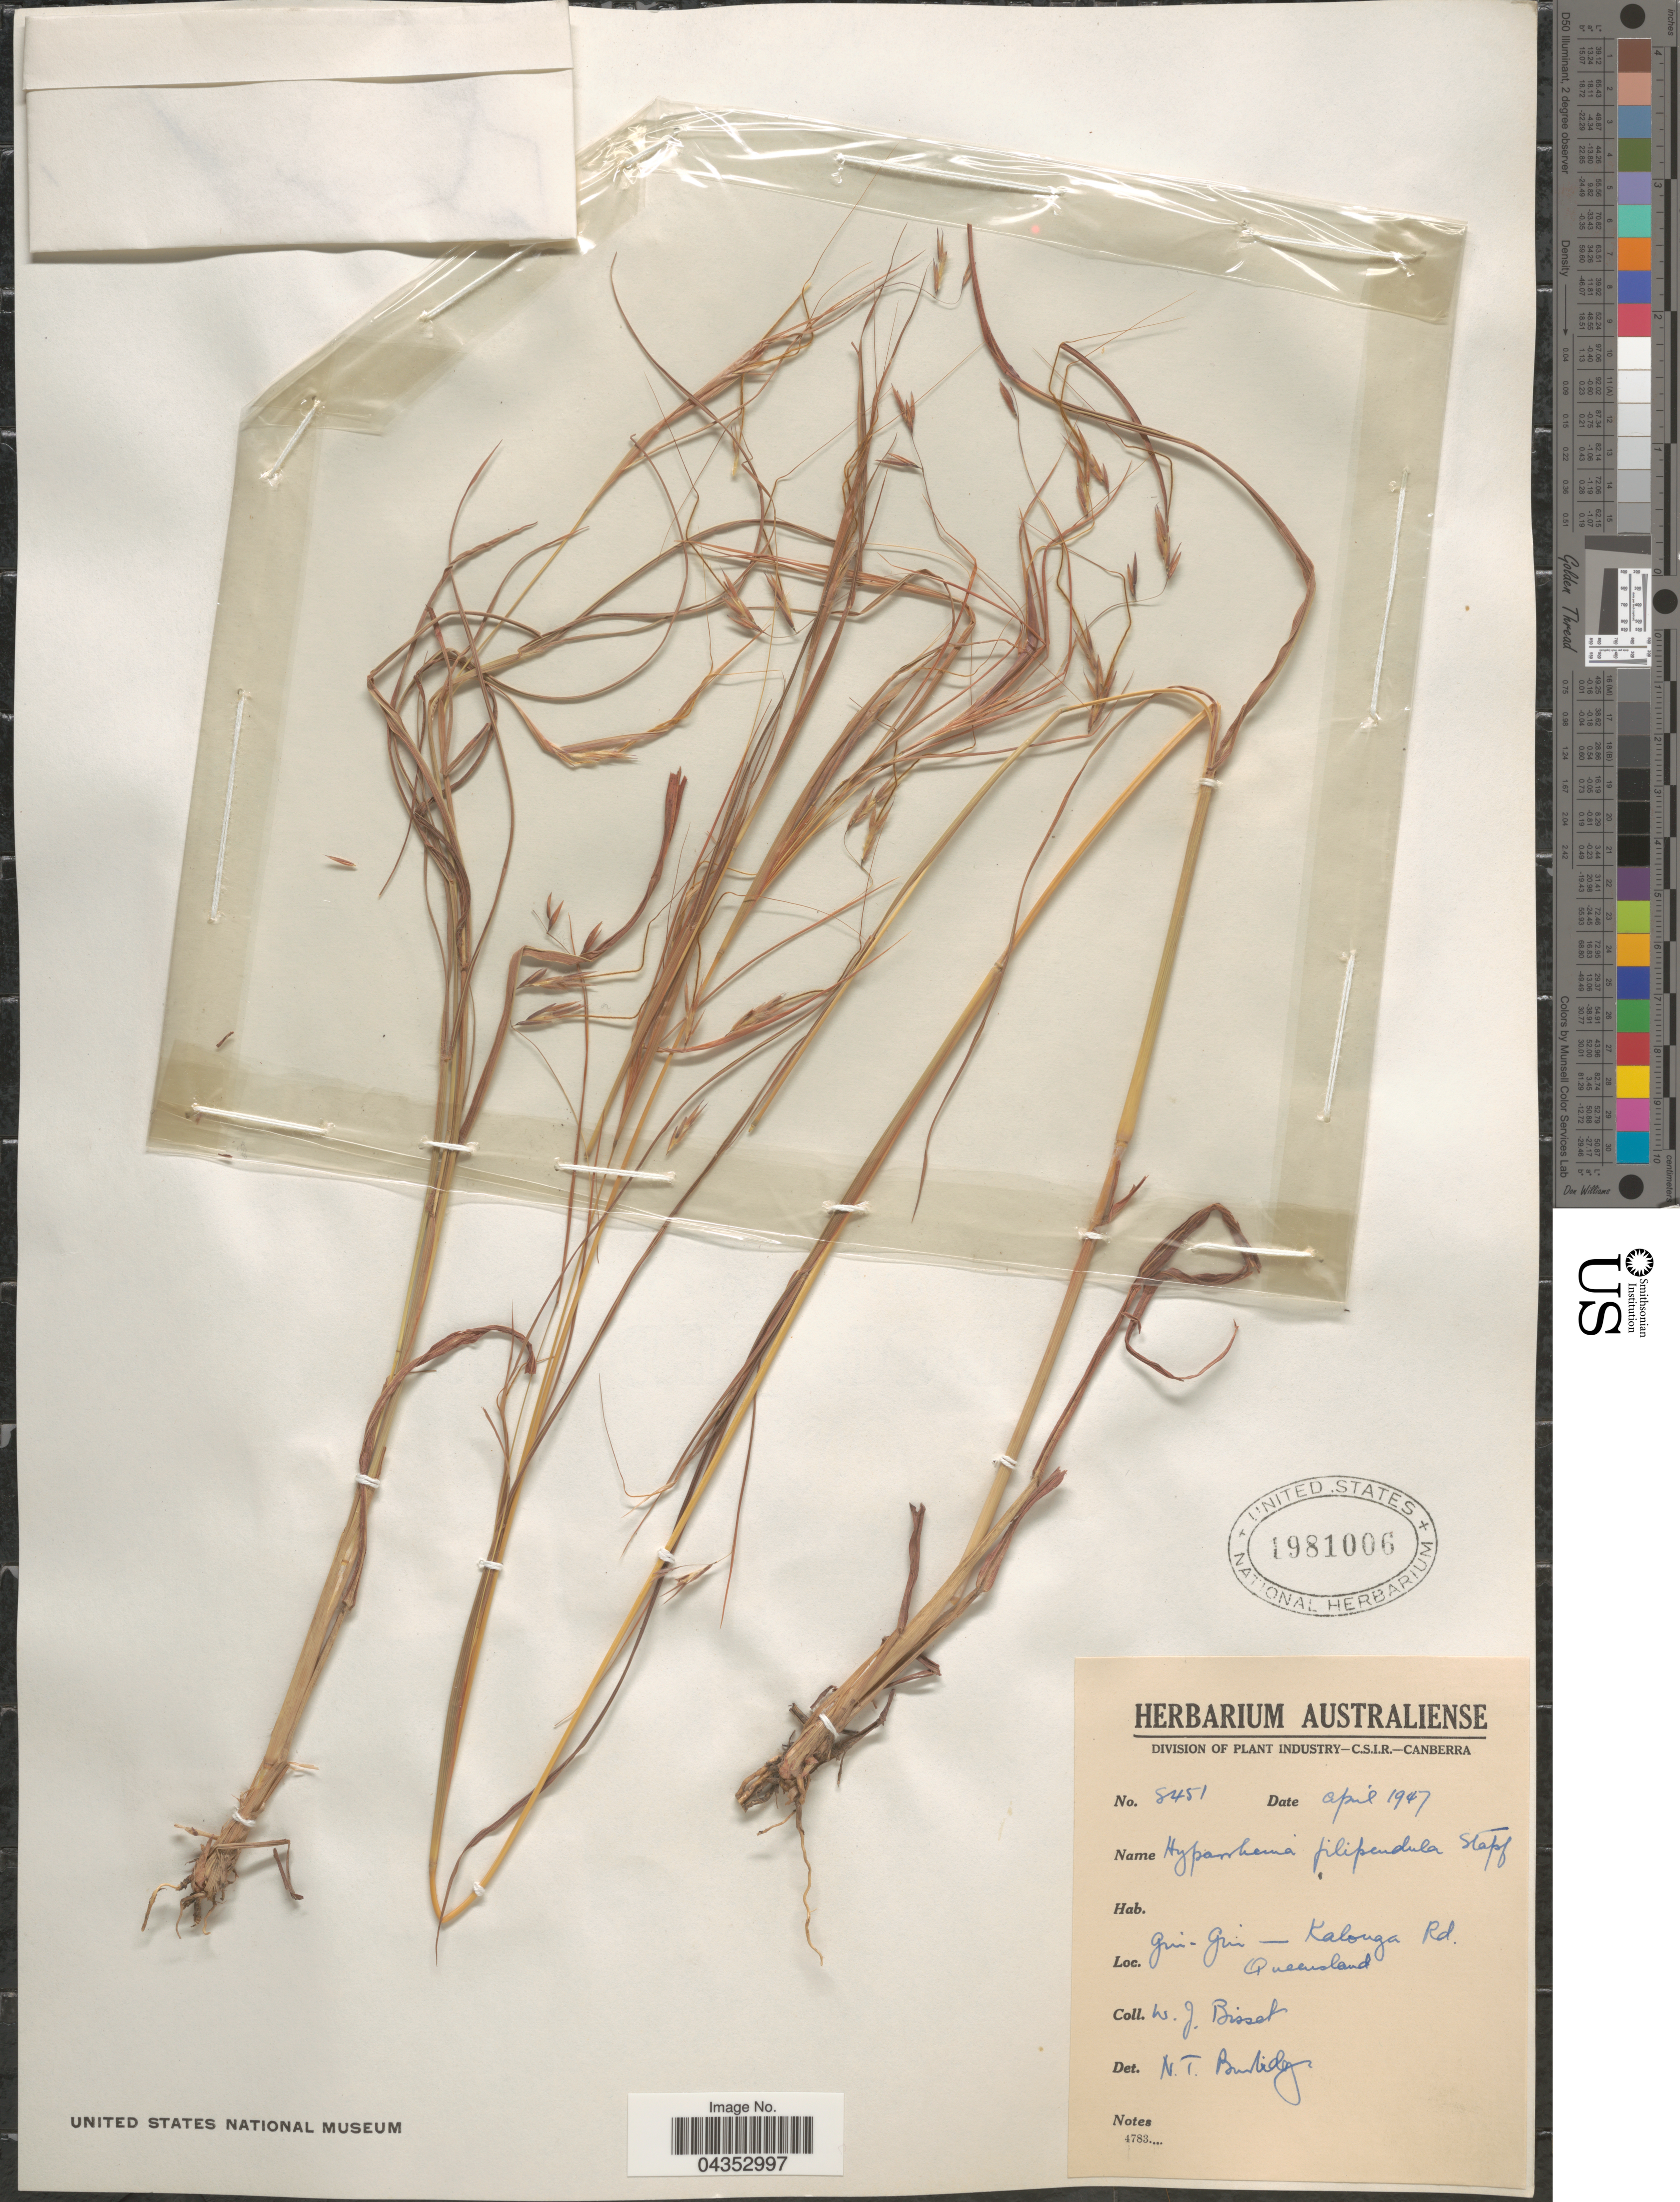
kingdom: Plantae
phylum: Tracheophyta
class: Liliopsida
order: Poales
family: Poaceae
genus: Hyparrhenia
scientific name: Hyparrhenia filipendula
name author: (Hochr.) Stapf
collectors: W. Bisset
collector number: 8451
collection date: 1947-04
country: Australia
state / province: Queensland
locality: Gin-Gin Kalonga Rd.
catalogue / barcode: US 1981006